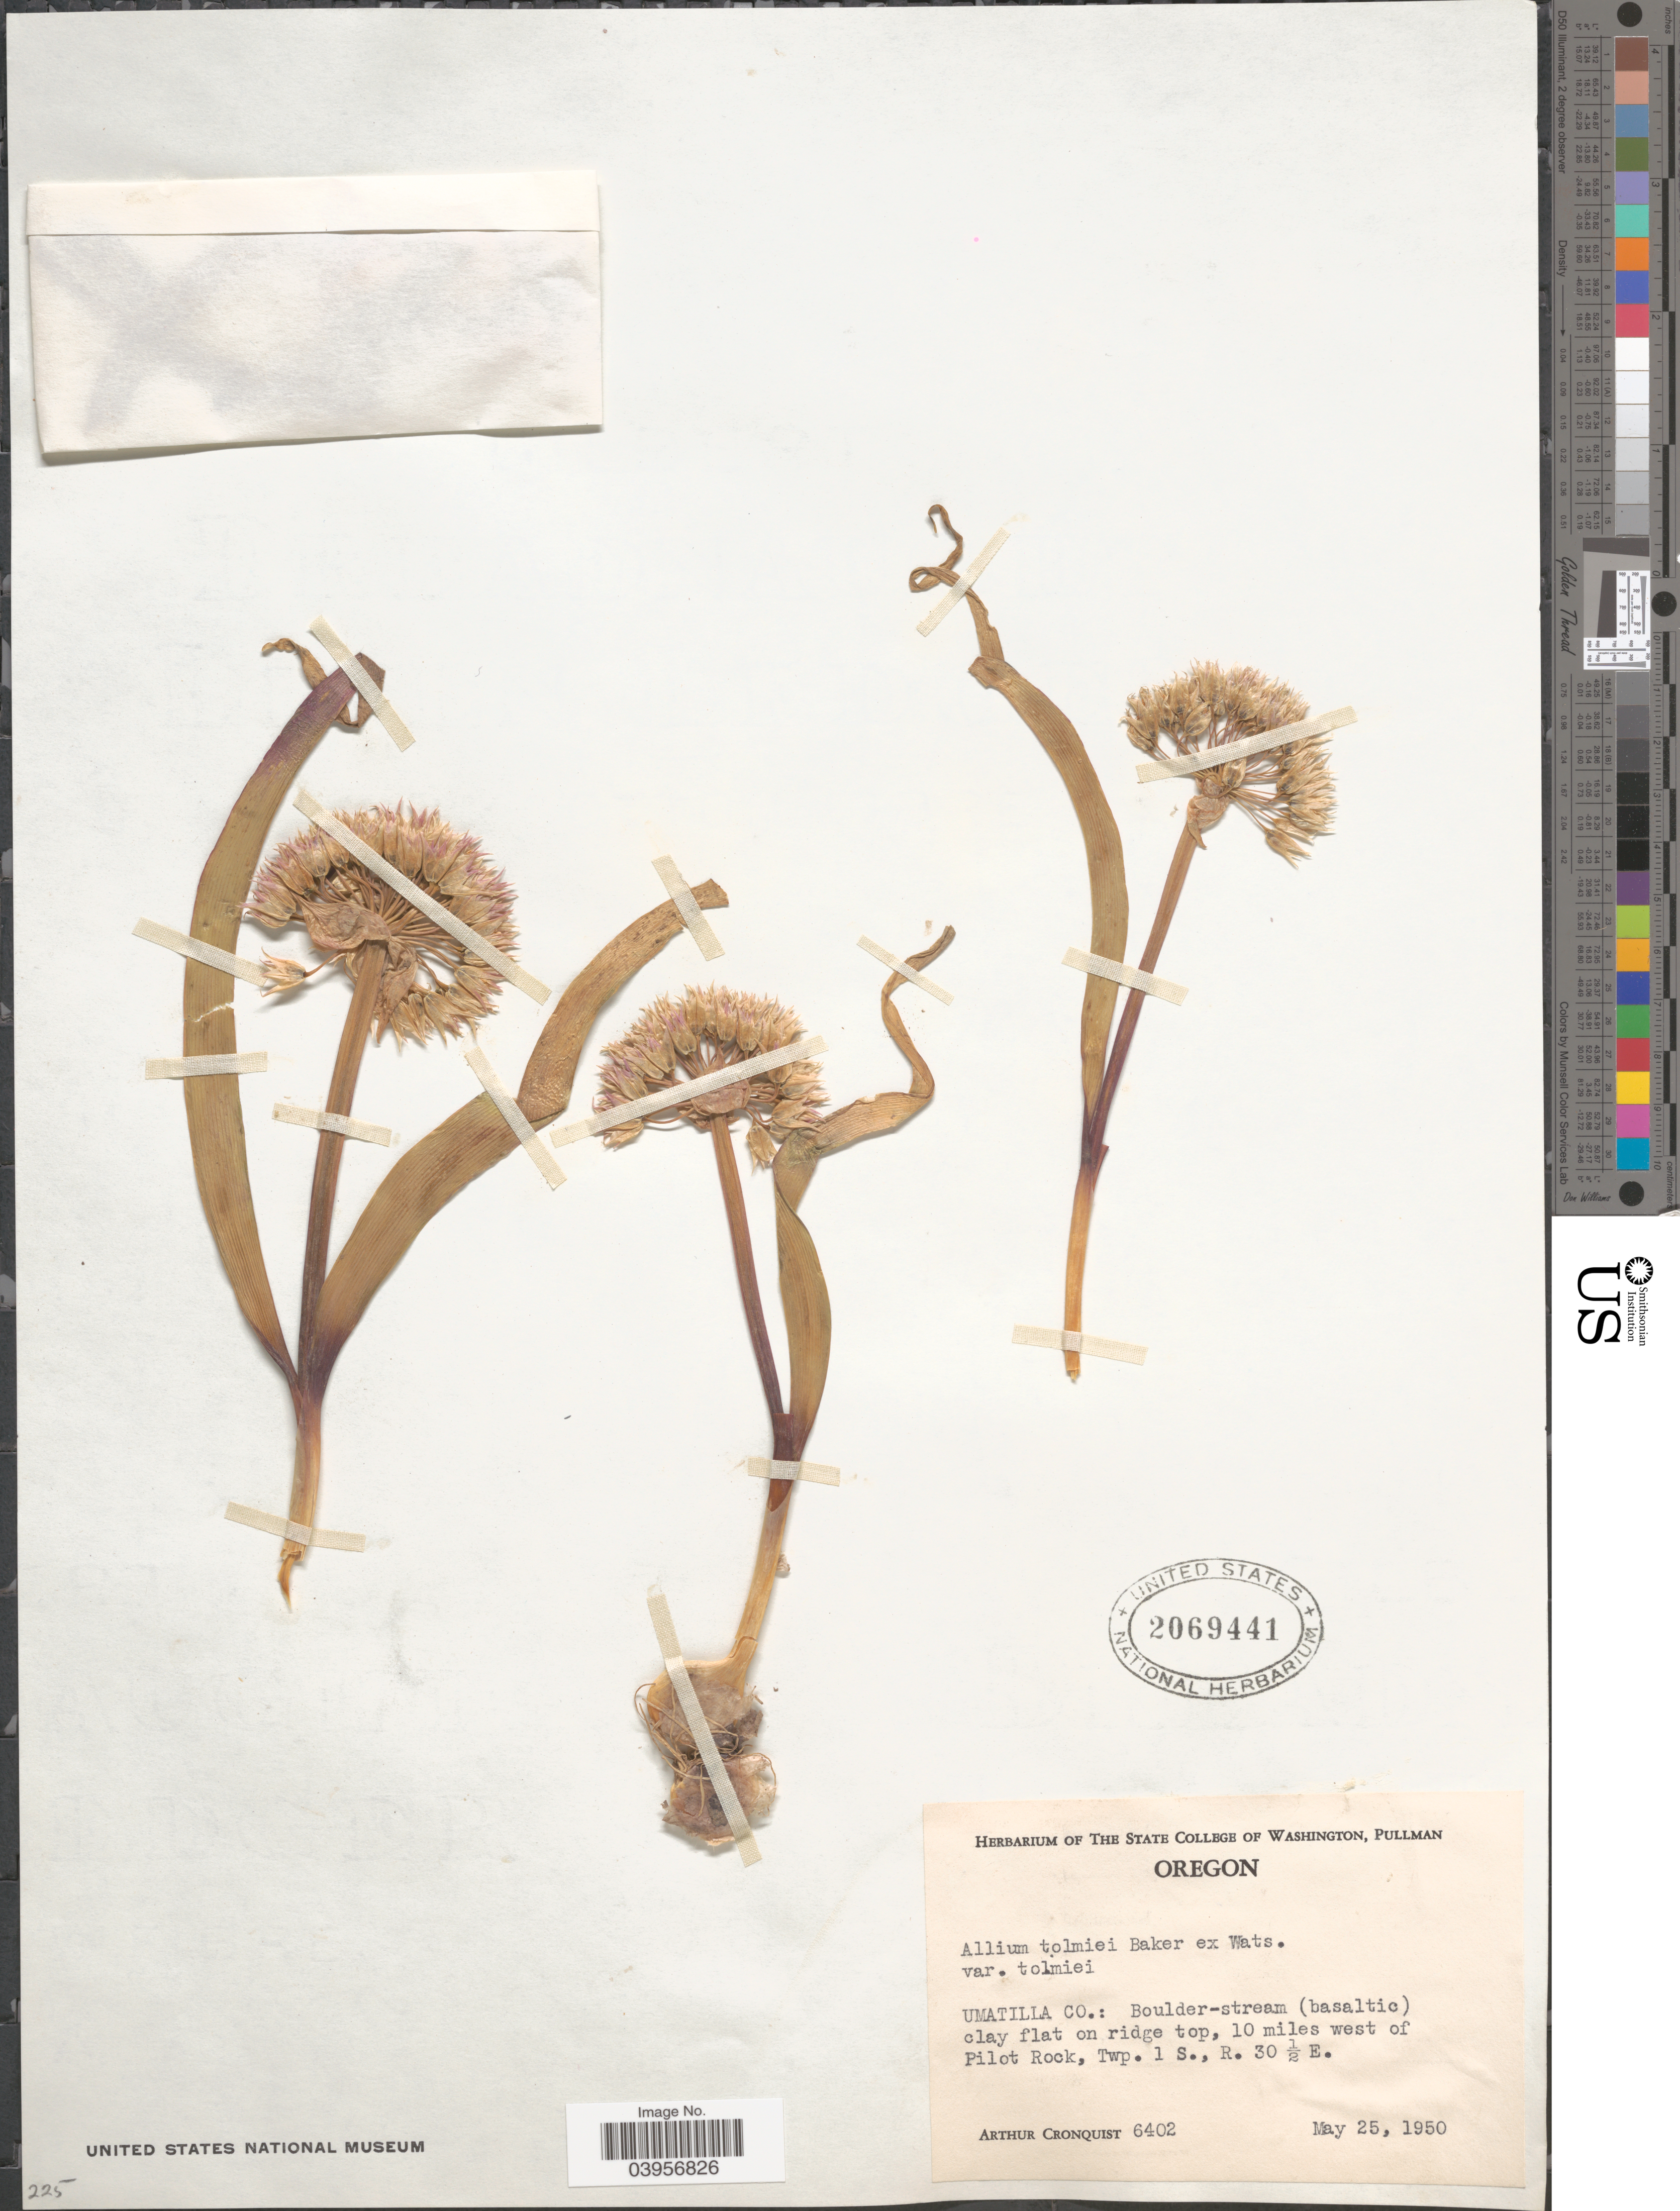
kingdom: Plantae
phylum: Tracheophyta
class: Liliopsida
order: Asparagales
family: Amaryllidaceae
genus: Allium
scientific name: Allium tolmiei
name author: Baker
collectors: A. J. Cronquist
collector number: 6402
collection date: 1950-05-25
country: United States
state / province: Oregon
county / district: Umatilla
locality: Umatilla Co.: Boulder-stream (basaltic) clay flat on ridge top, 10 miles west of Pilot Rock, Twp. 1 S., R. 30 ½ E.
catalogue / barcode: US 2069441